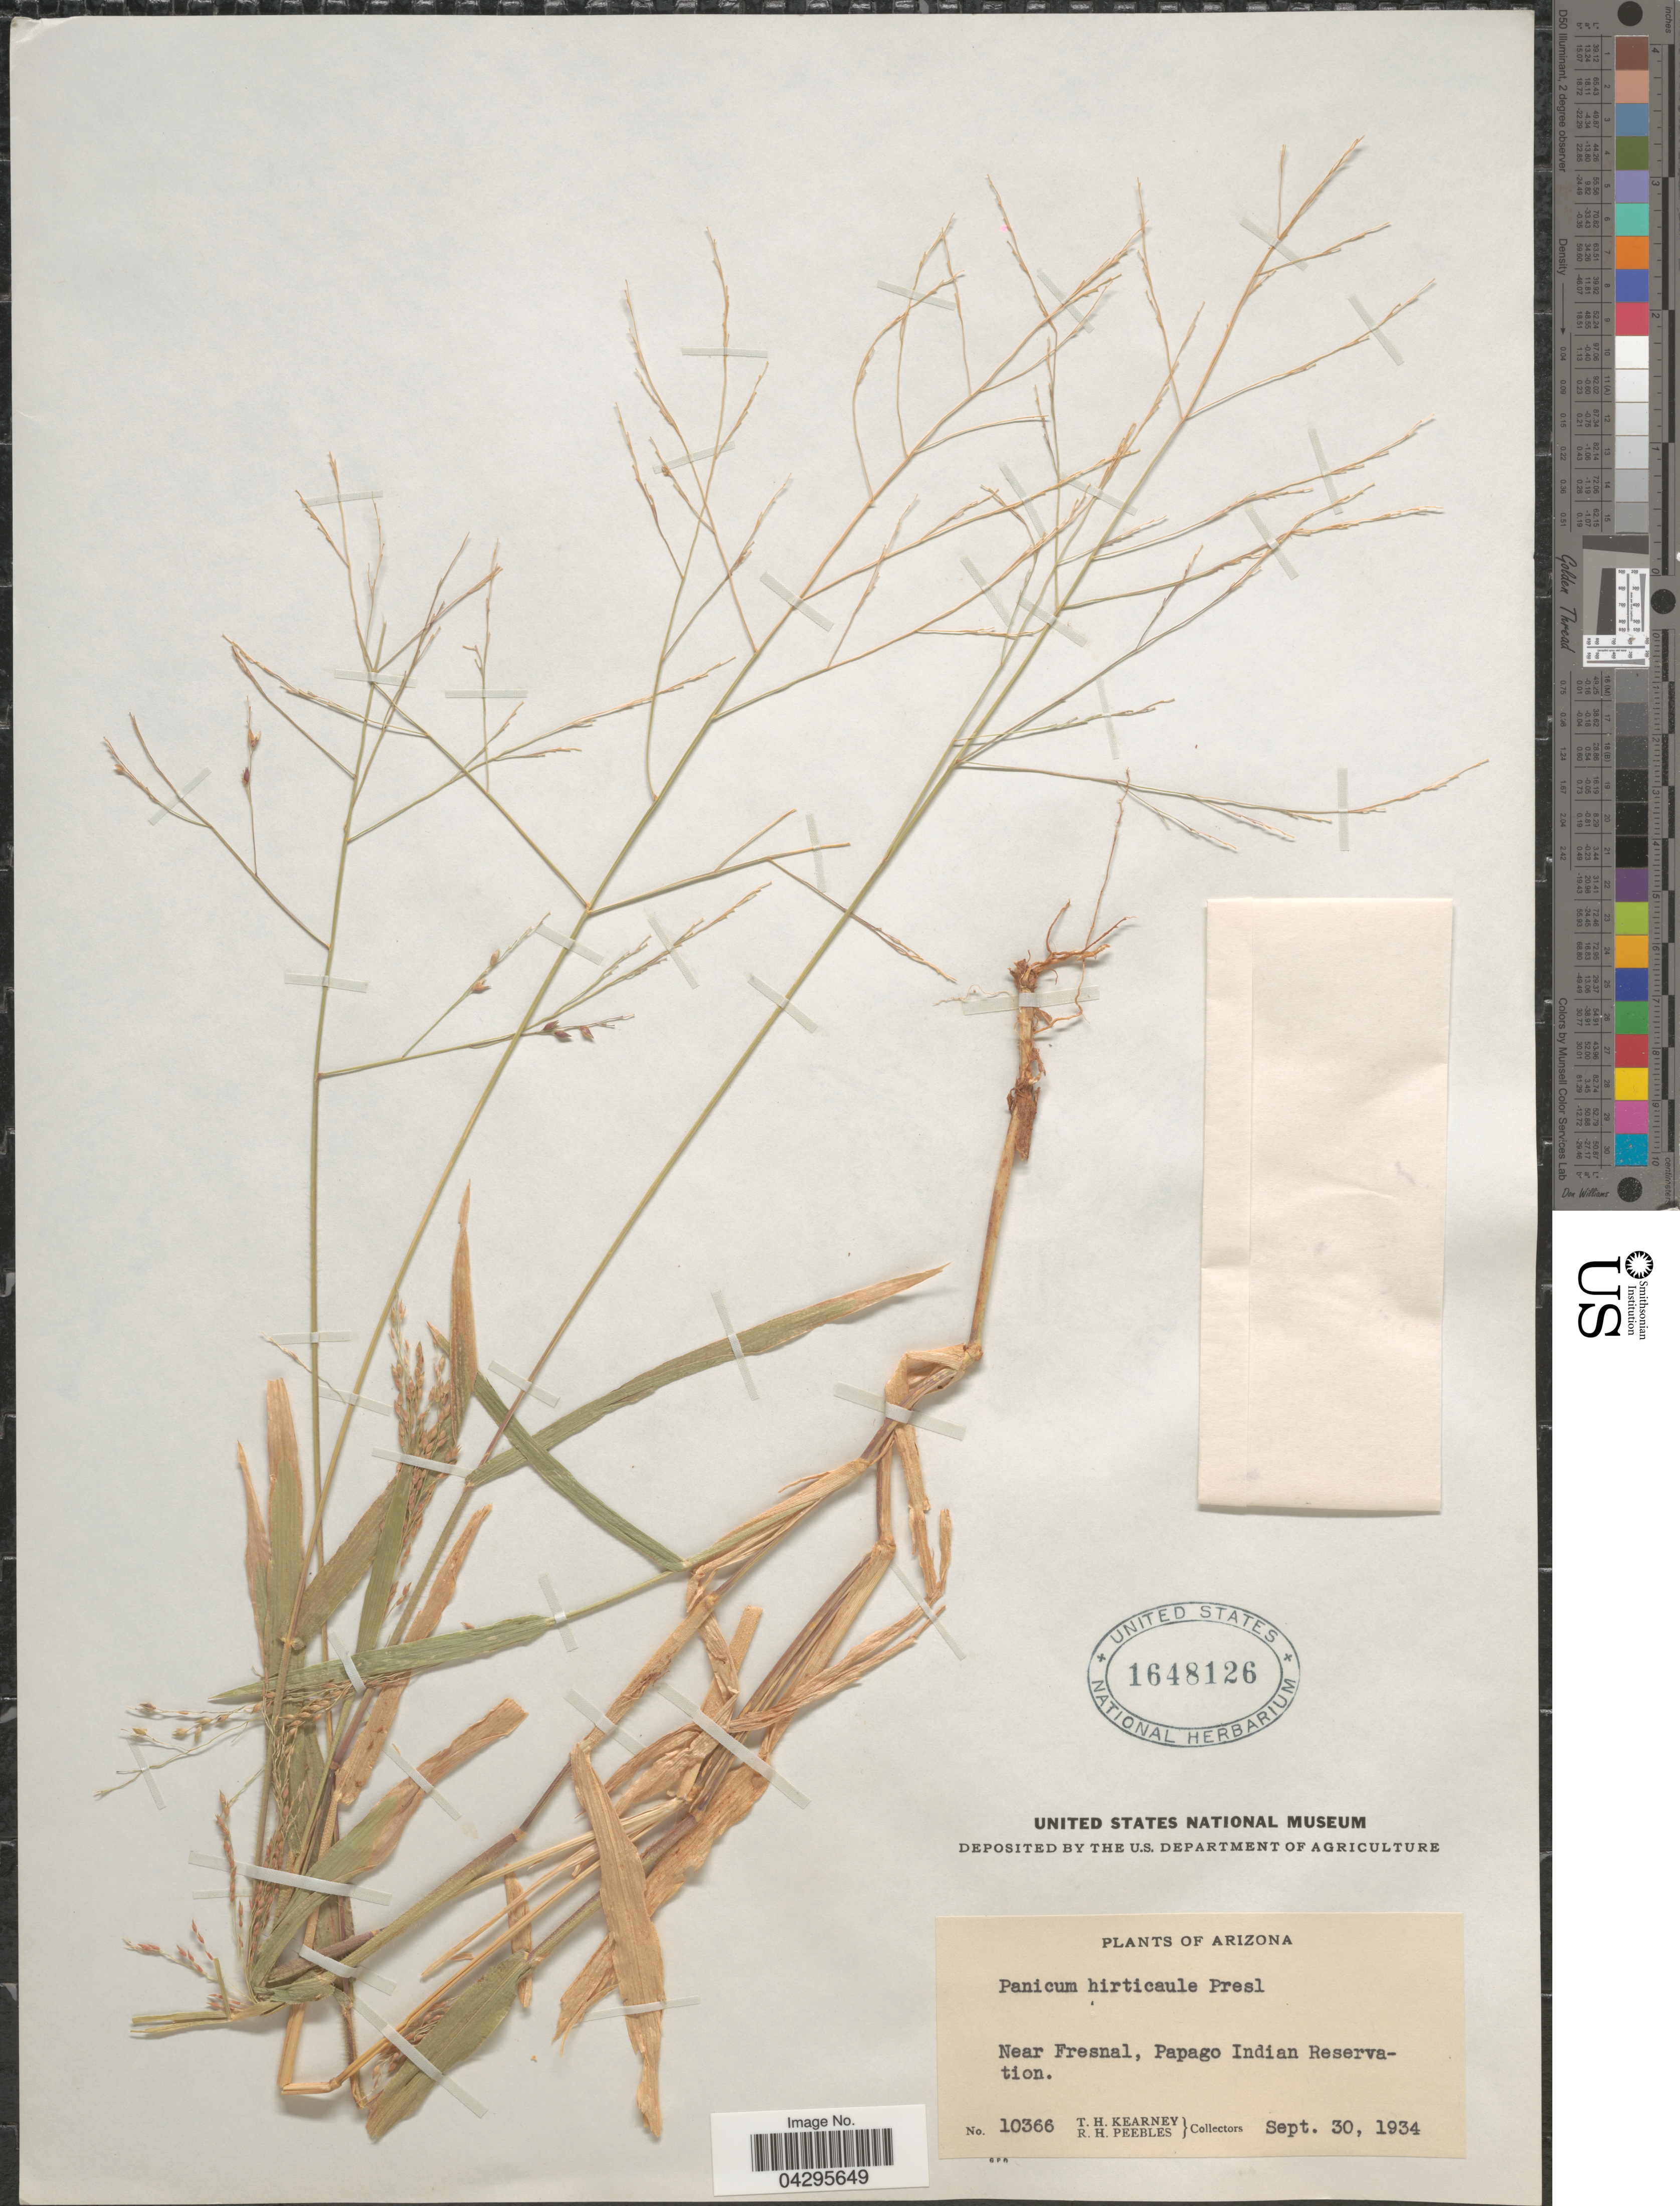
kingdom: Plantae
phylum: Tracheophyta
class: Liliopsida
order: Poales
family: Poaceae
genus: Panicum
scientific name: Panicum hirticaule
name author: J. Presl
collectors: T. H. Kearney & R. H. Peebles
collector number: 10366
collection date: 1934-09-30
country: United States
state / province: Arizona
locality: Near Fresnal, Papago Indian Reservation.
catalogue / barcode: US 1648126